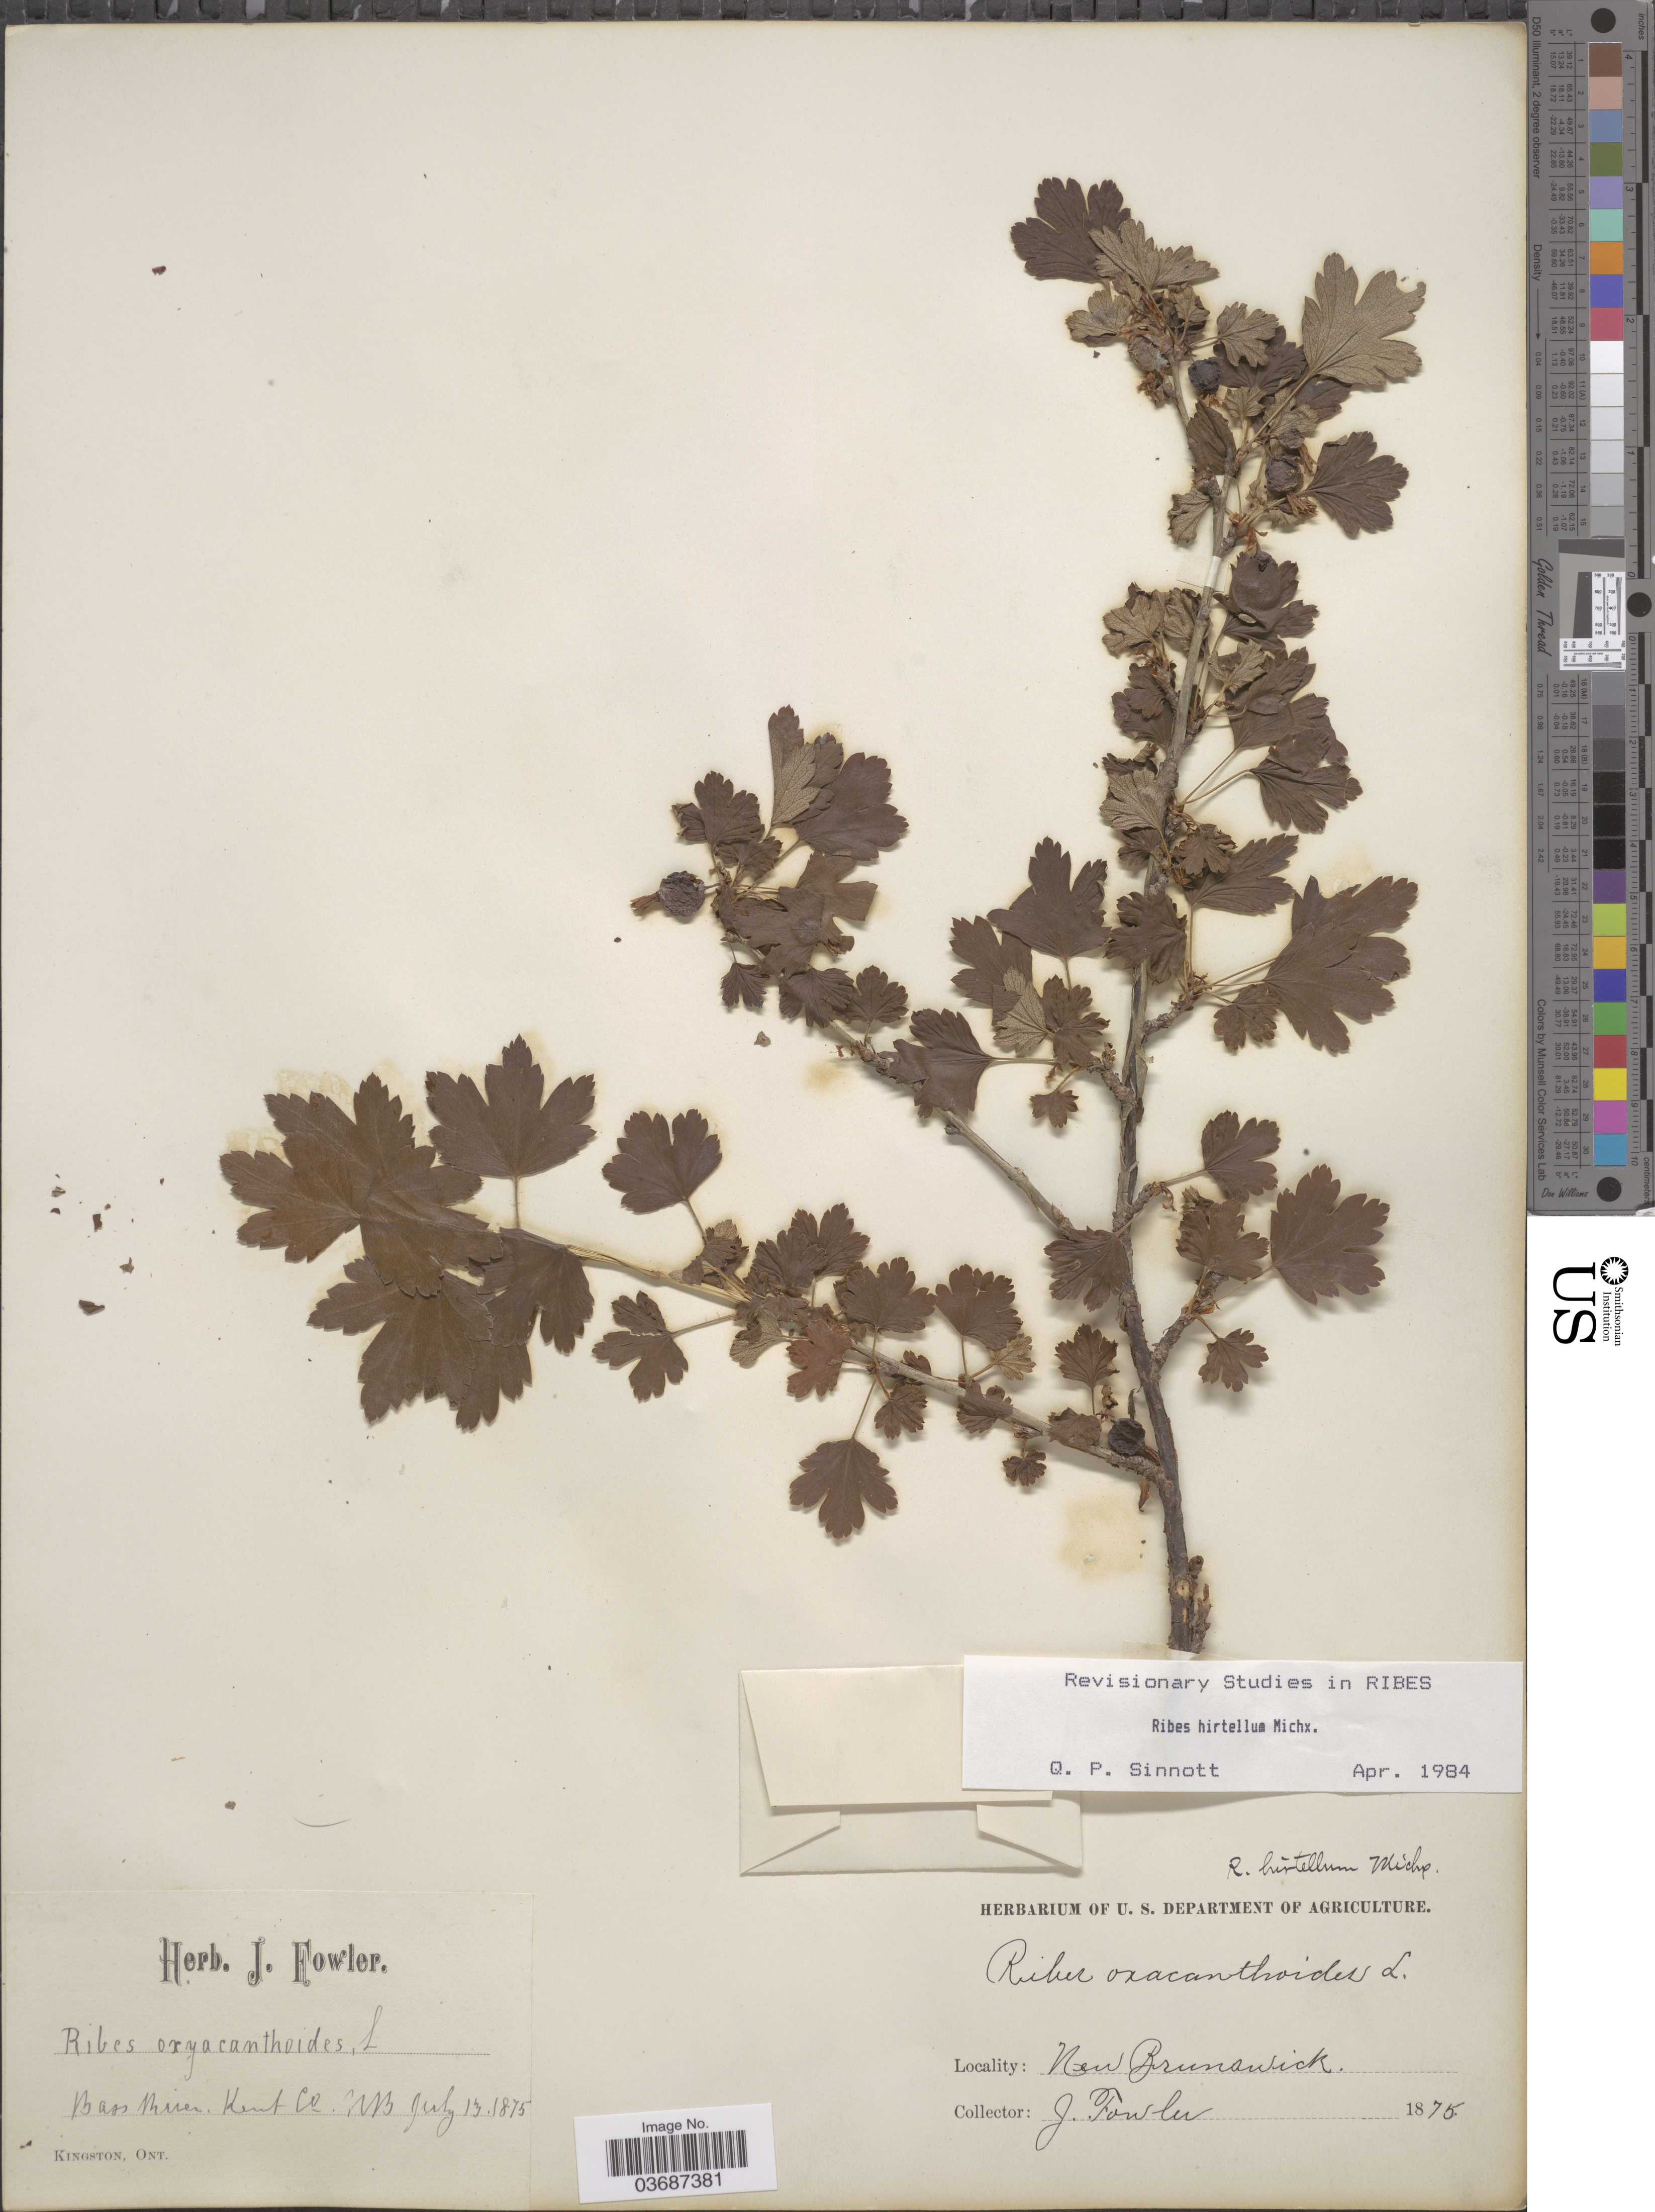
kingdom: Plantae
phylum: Tracheophyta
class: Magnoliopsida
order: Saxifragales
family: Grossulariaceae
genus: Ribes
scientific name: Ribes hirtellum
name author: Michx.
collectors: J. Fowler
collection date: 1875-07-13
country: Canada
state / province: New Brunswick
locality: Bass River, Kent Co.